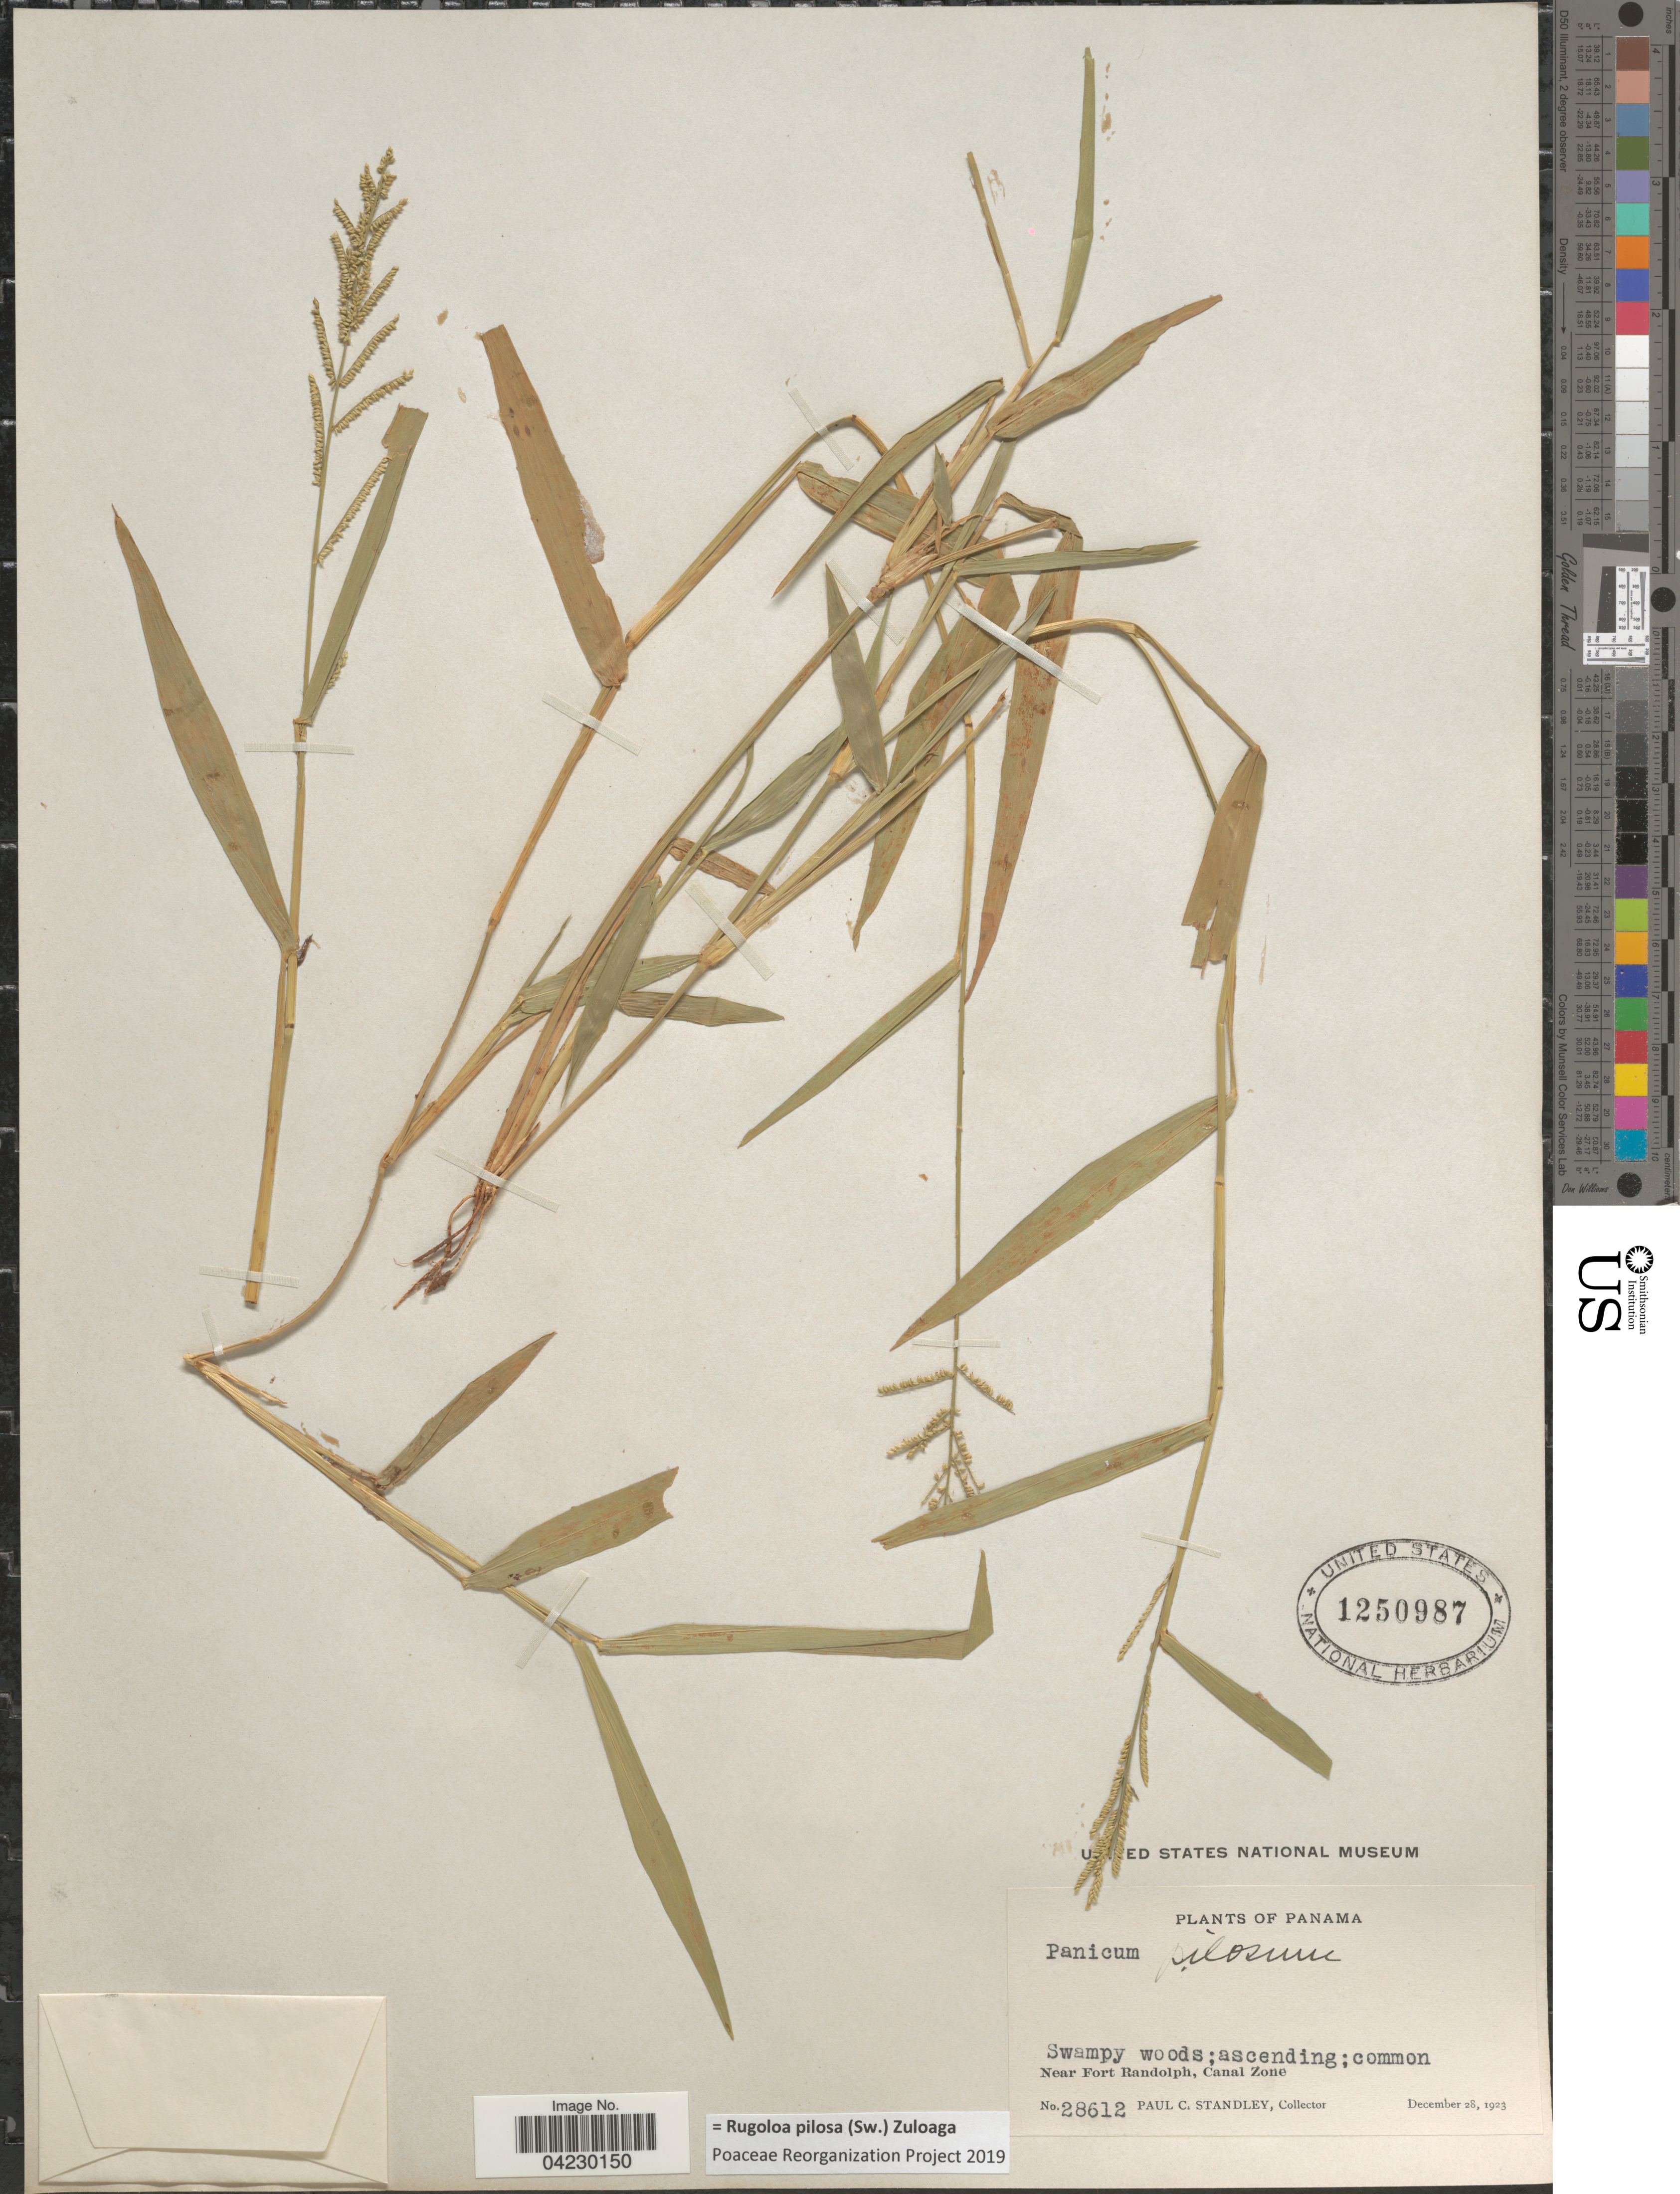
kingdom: Plantae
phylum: Tracheophyta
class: Liliopsida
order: Poales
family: Poaceae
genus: Rugoloa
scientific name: Rugoloa pilosa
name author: (Sw.) Zuloaga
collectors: P. C. Standley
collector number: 28612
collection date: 1923-12-28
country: Panama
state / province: Colón / Panamá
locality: Swampy woods. Near Fort Randolph, Canal Zone.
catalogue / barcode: US 1250987